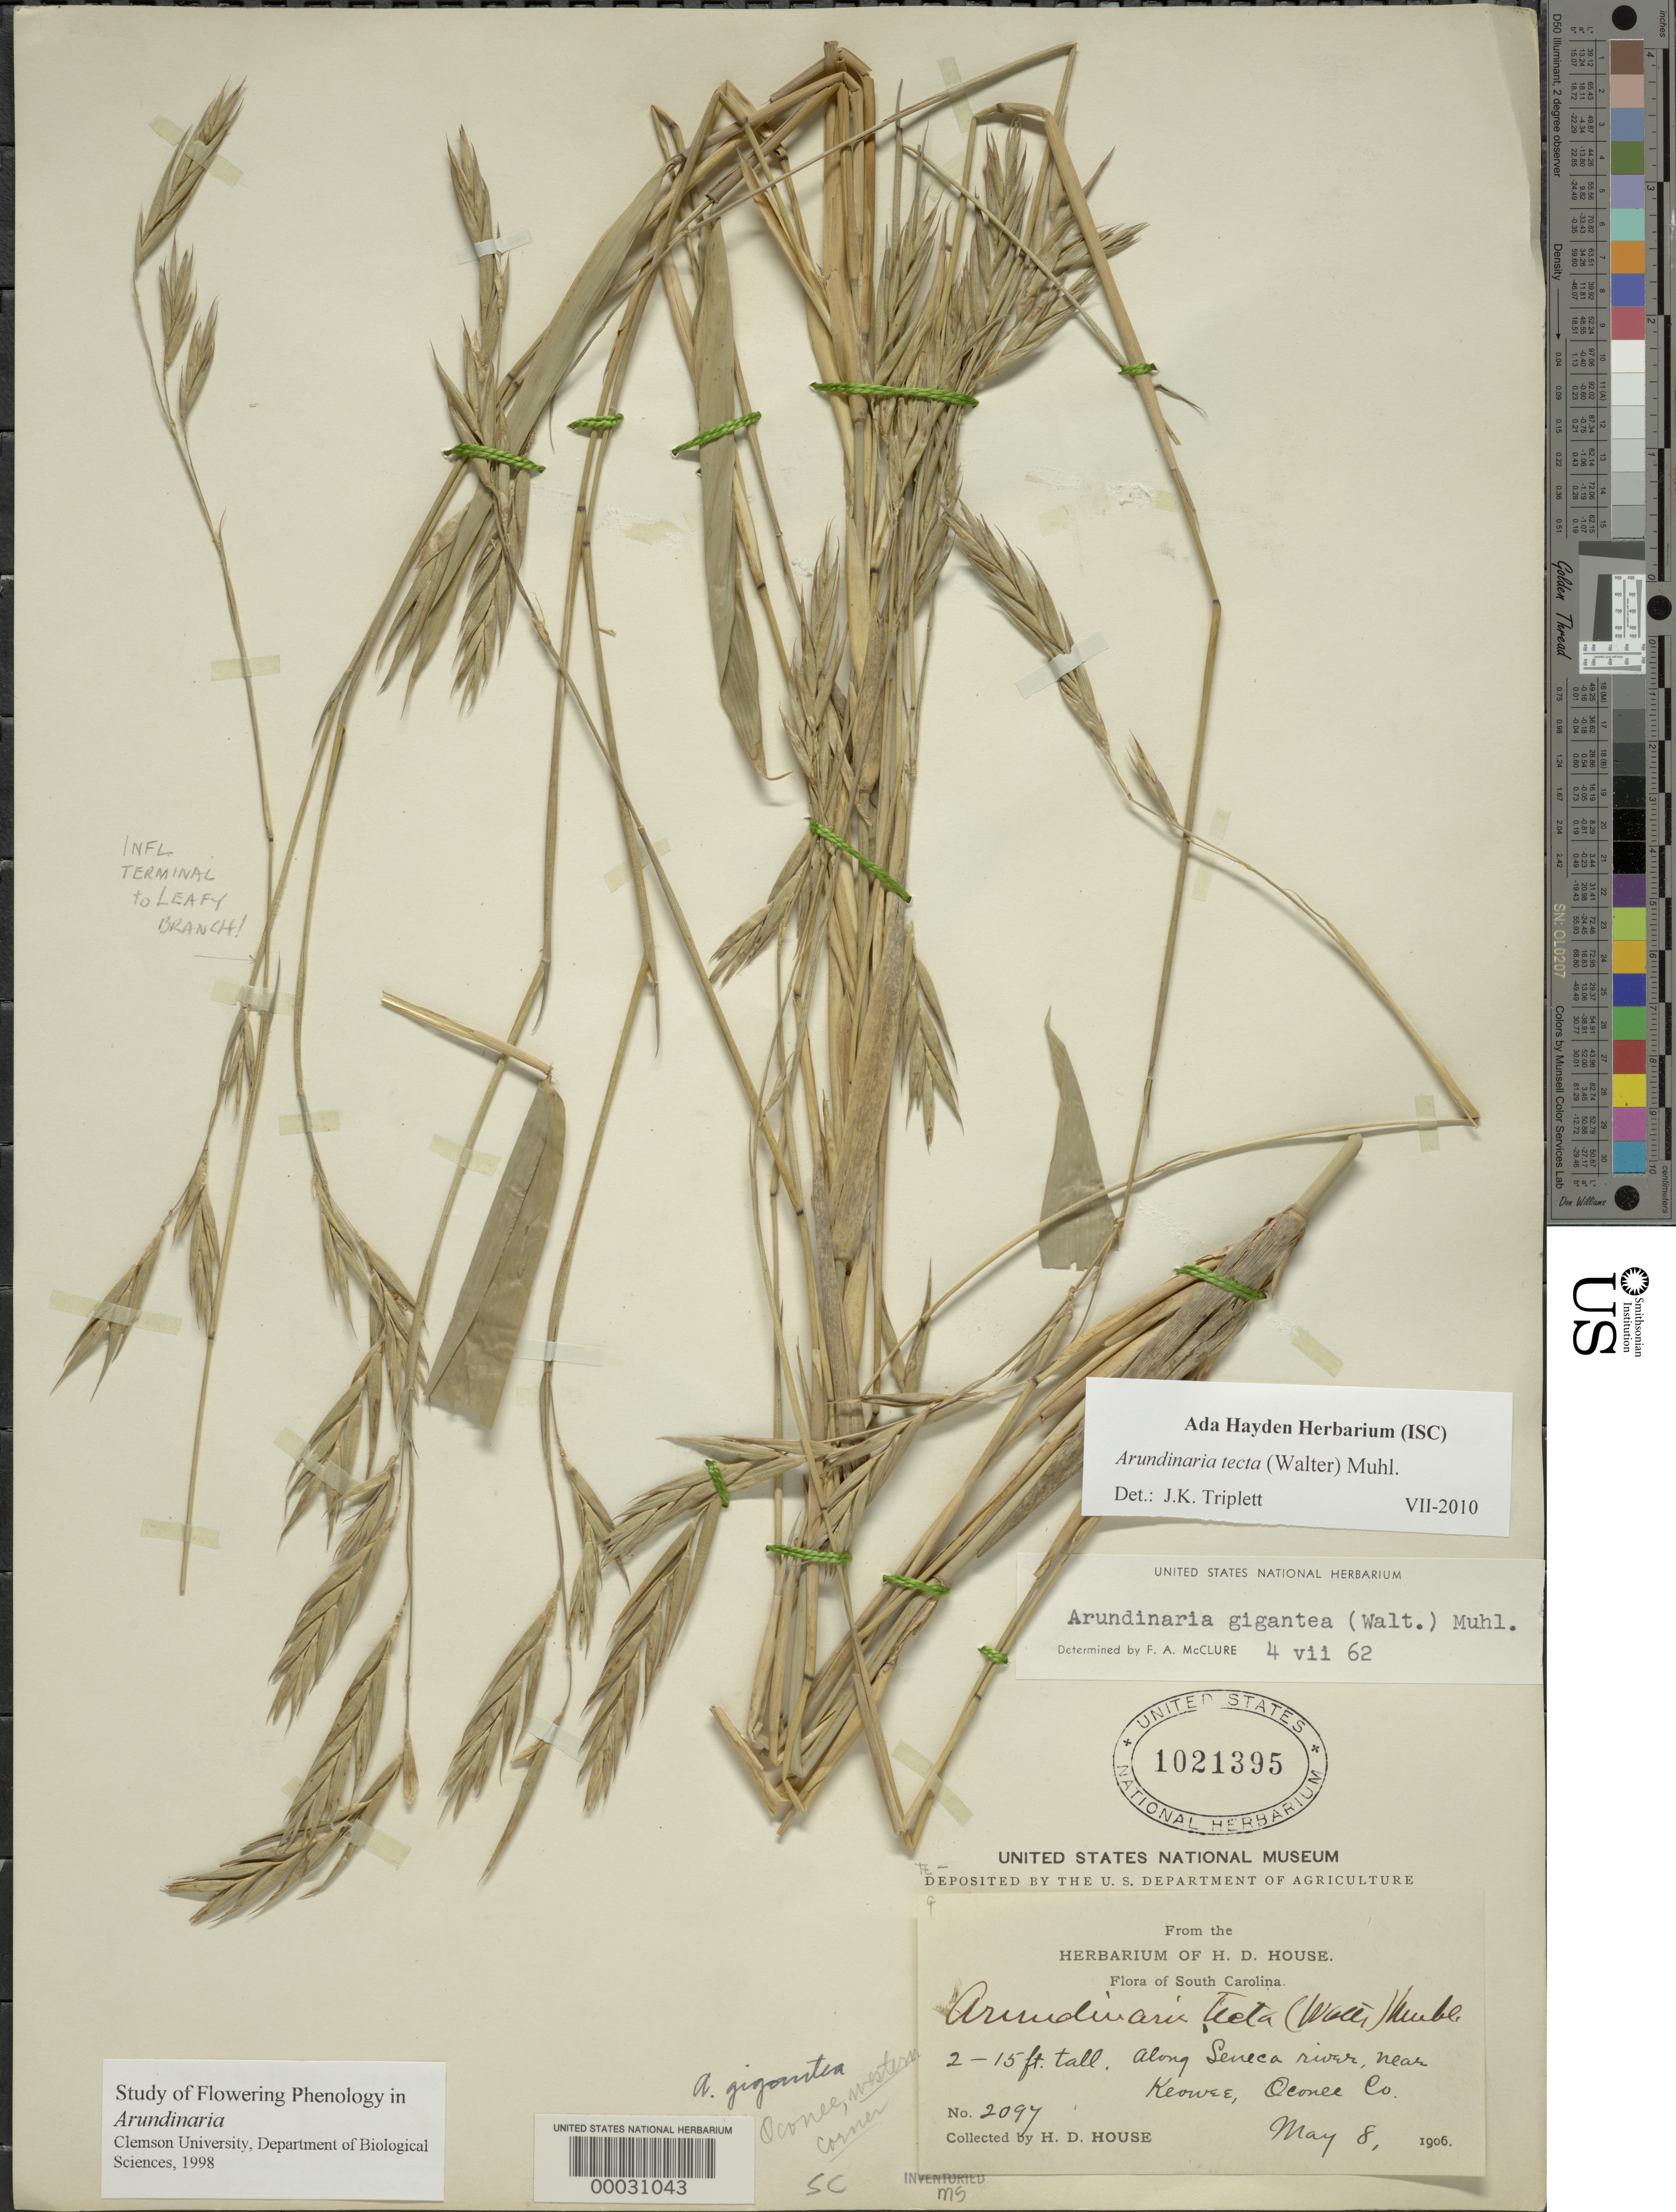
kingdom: Plantae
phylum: Tracheophyta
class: Liliopsida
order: Poales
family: Poaceae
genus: Arundinaria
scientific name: Arundinaria tecta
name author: (Walter) Muhl.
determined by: Triplett, J. K.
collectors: H. D. House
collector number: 2097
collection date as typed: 08 May 1906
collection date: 1906-05-08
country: United States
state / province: South Carolina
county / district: Oconee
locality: Seneca river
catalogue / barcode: US 1021395